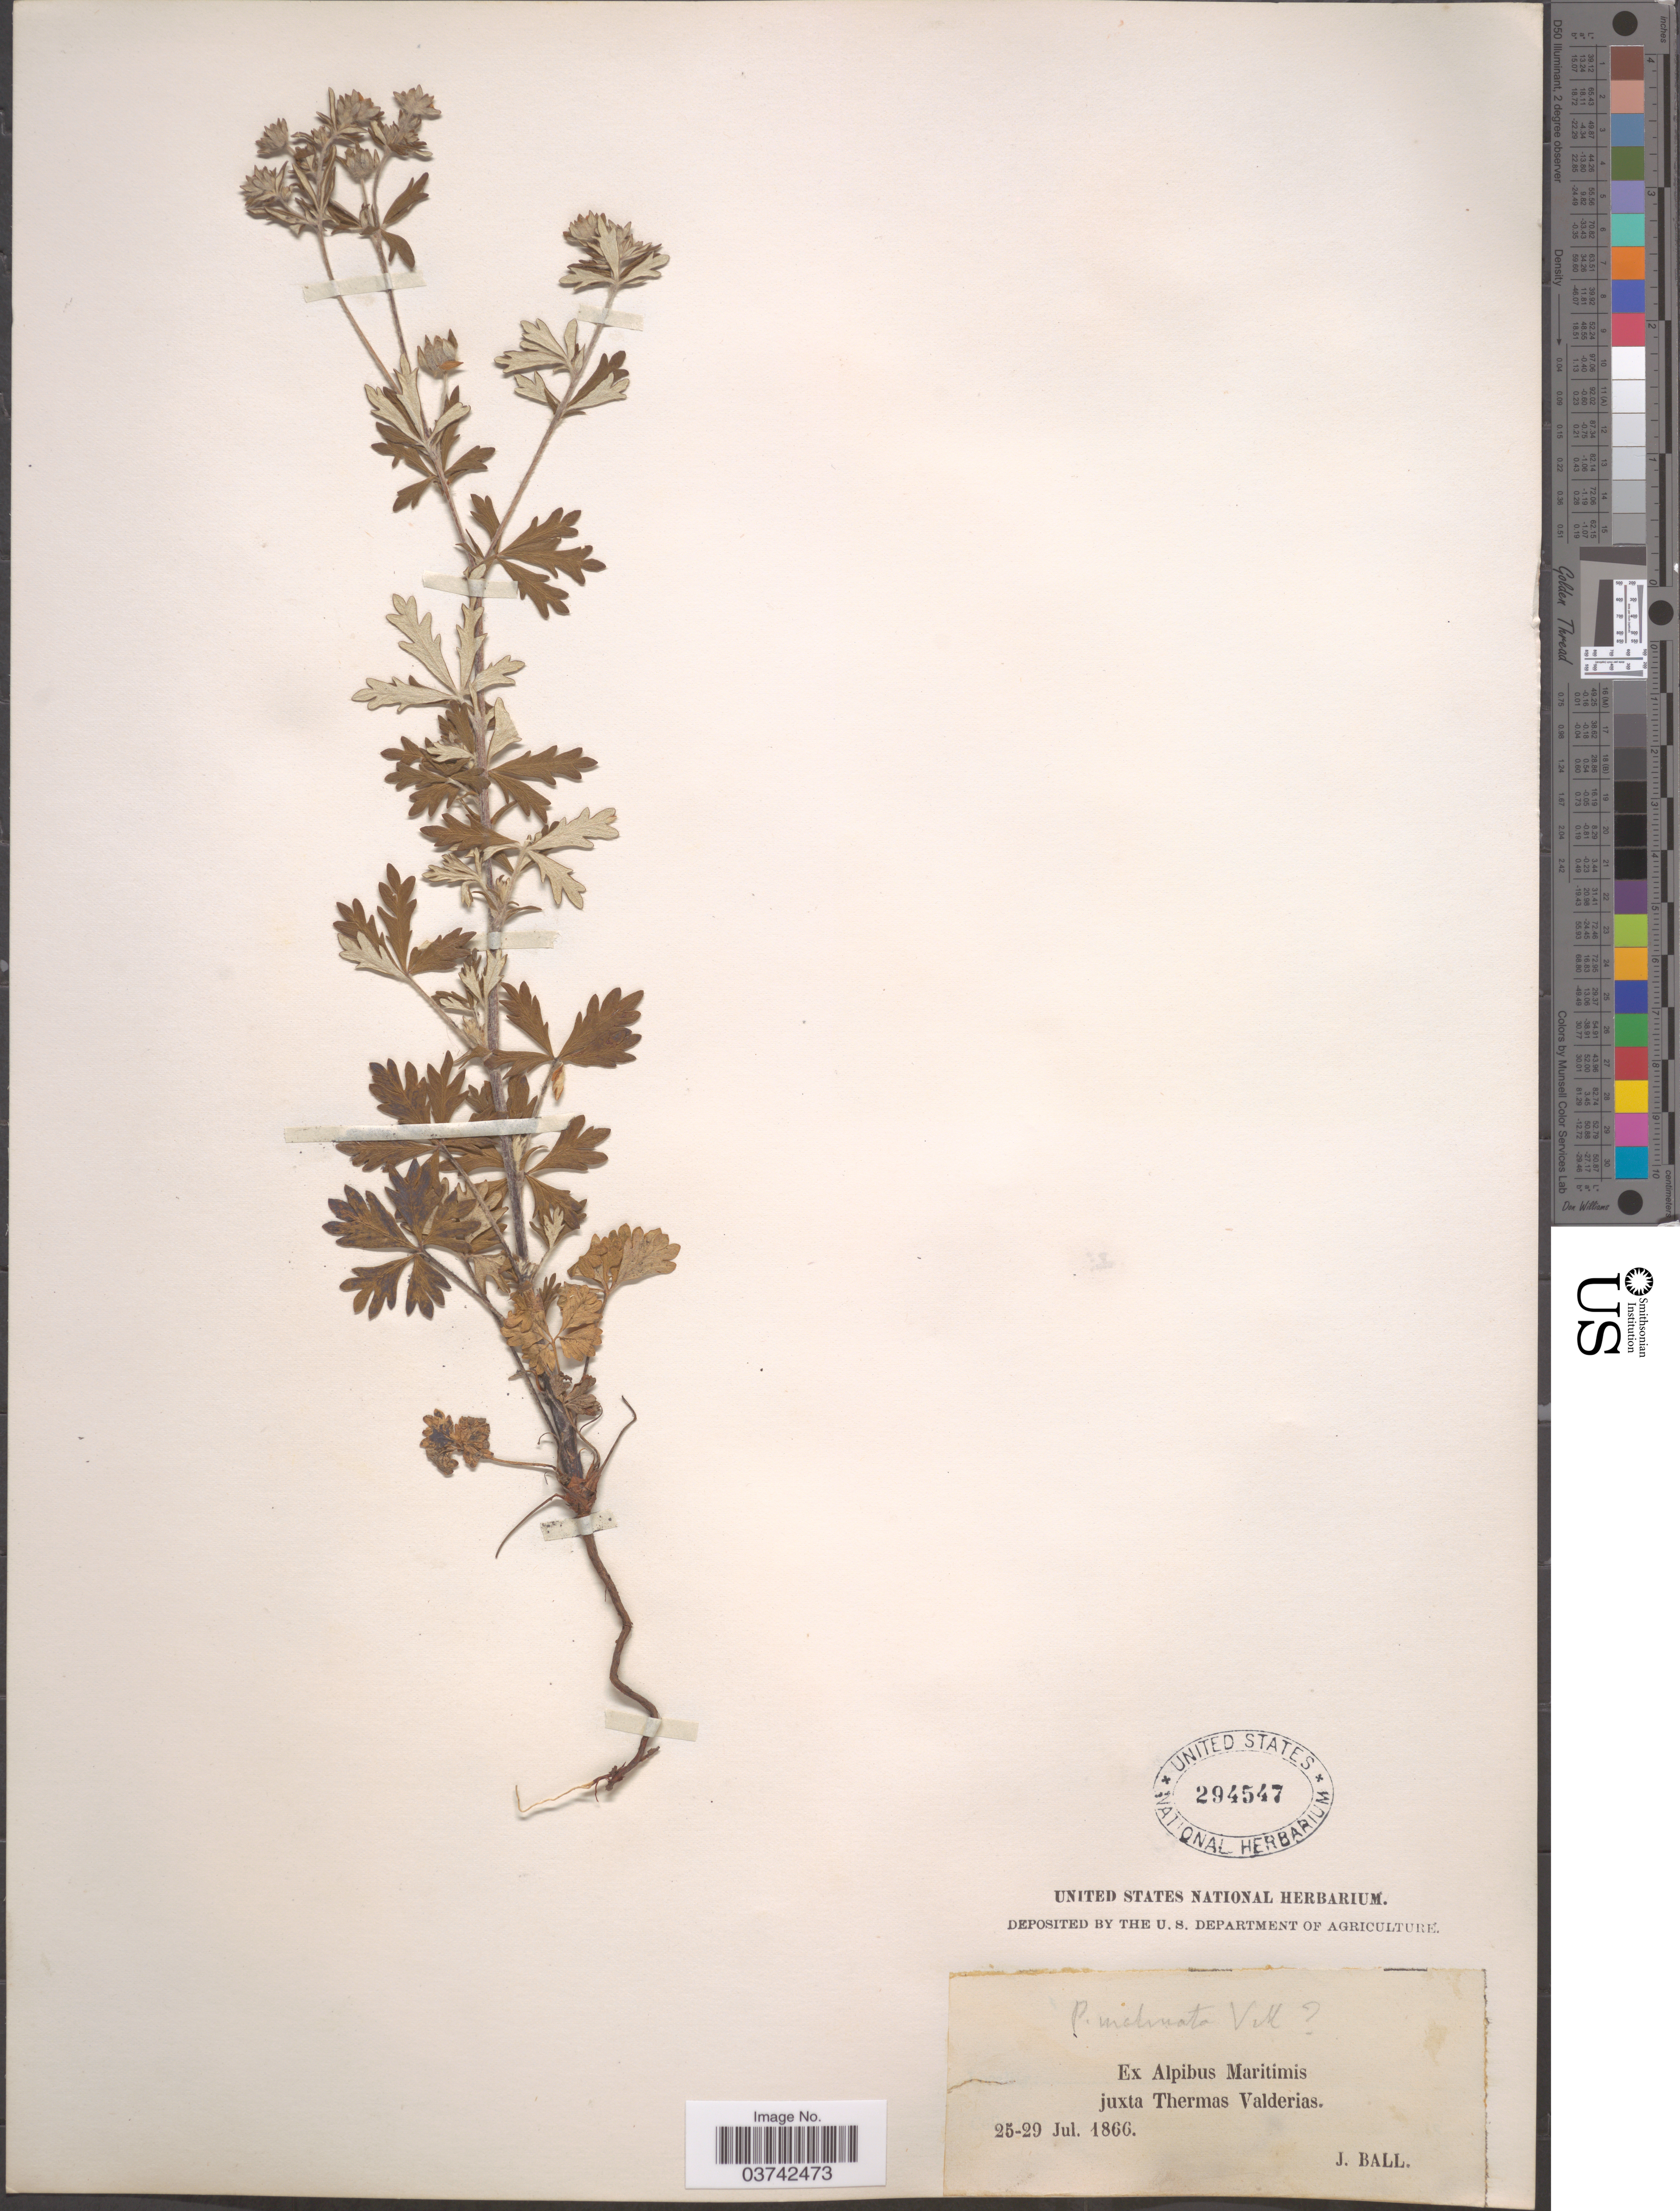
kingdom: Plantae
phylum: Tracheophyta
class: Magnoliopsida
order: Rosales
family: Rosaceae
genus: Potentilla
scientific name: Potentilla inclinata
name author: Vill.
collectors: J. Ball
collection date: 1866-07-25/1866-07-29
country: Italy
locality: Ex Alpibus Maritimis juxta Thermas Valderias.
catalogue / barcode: US 294547